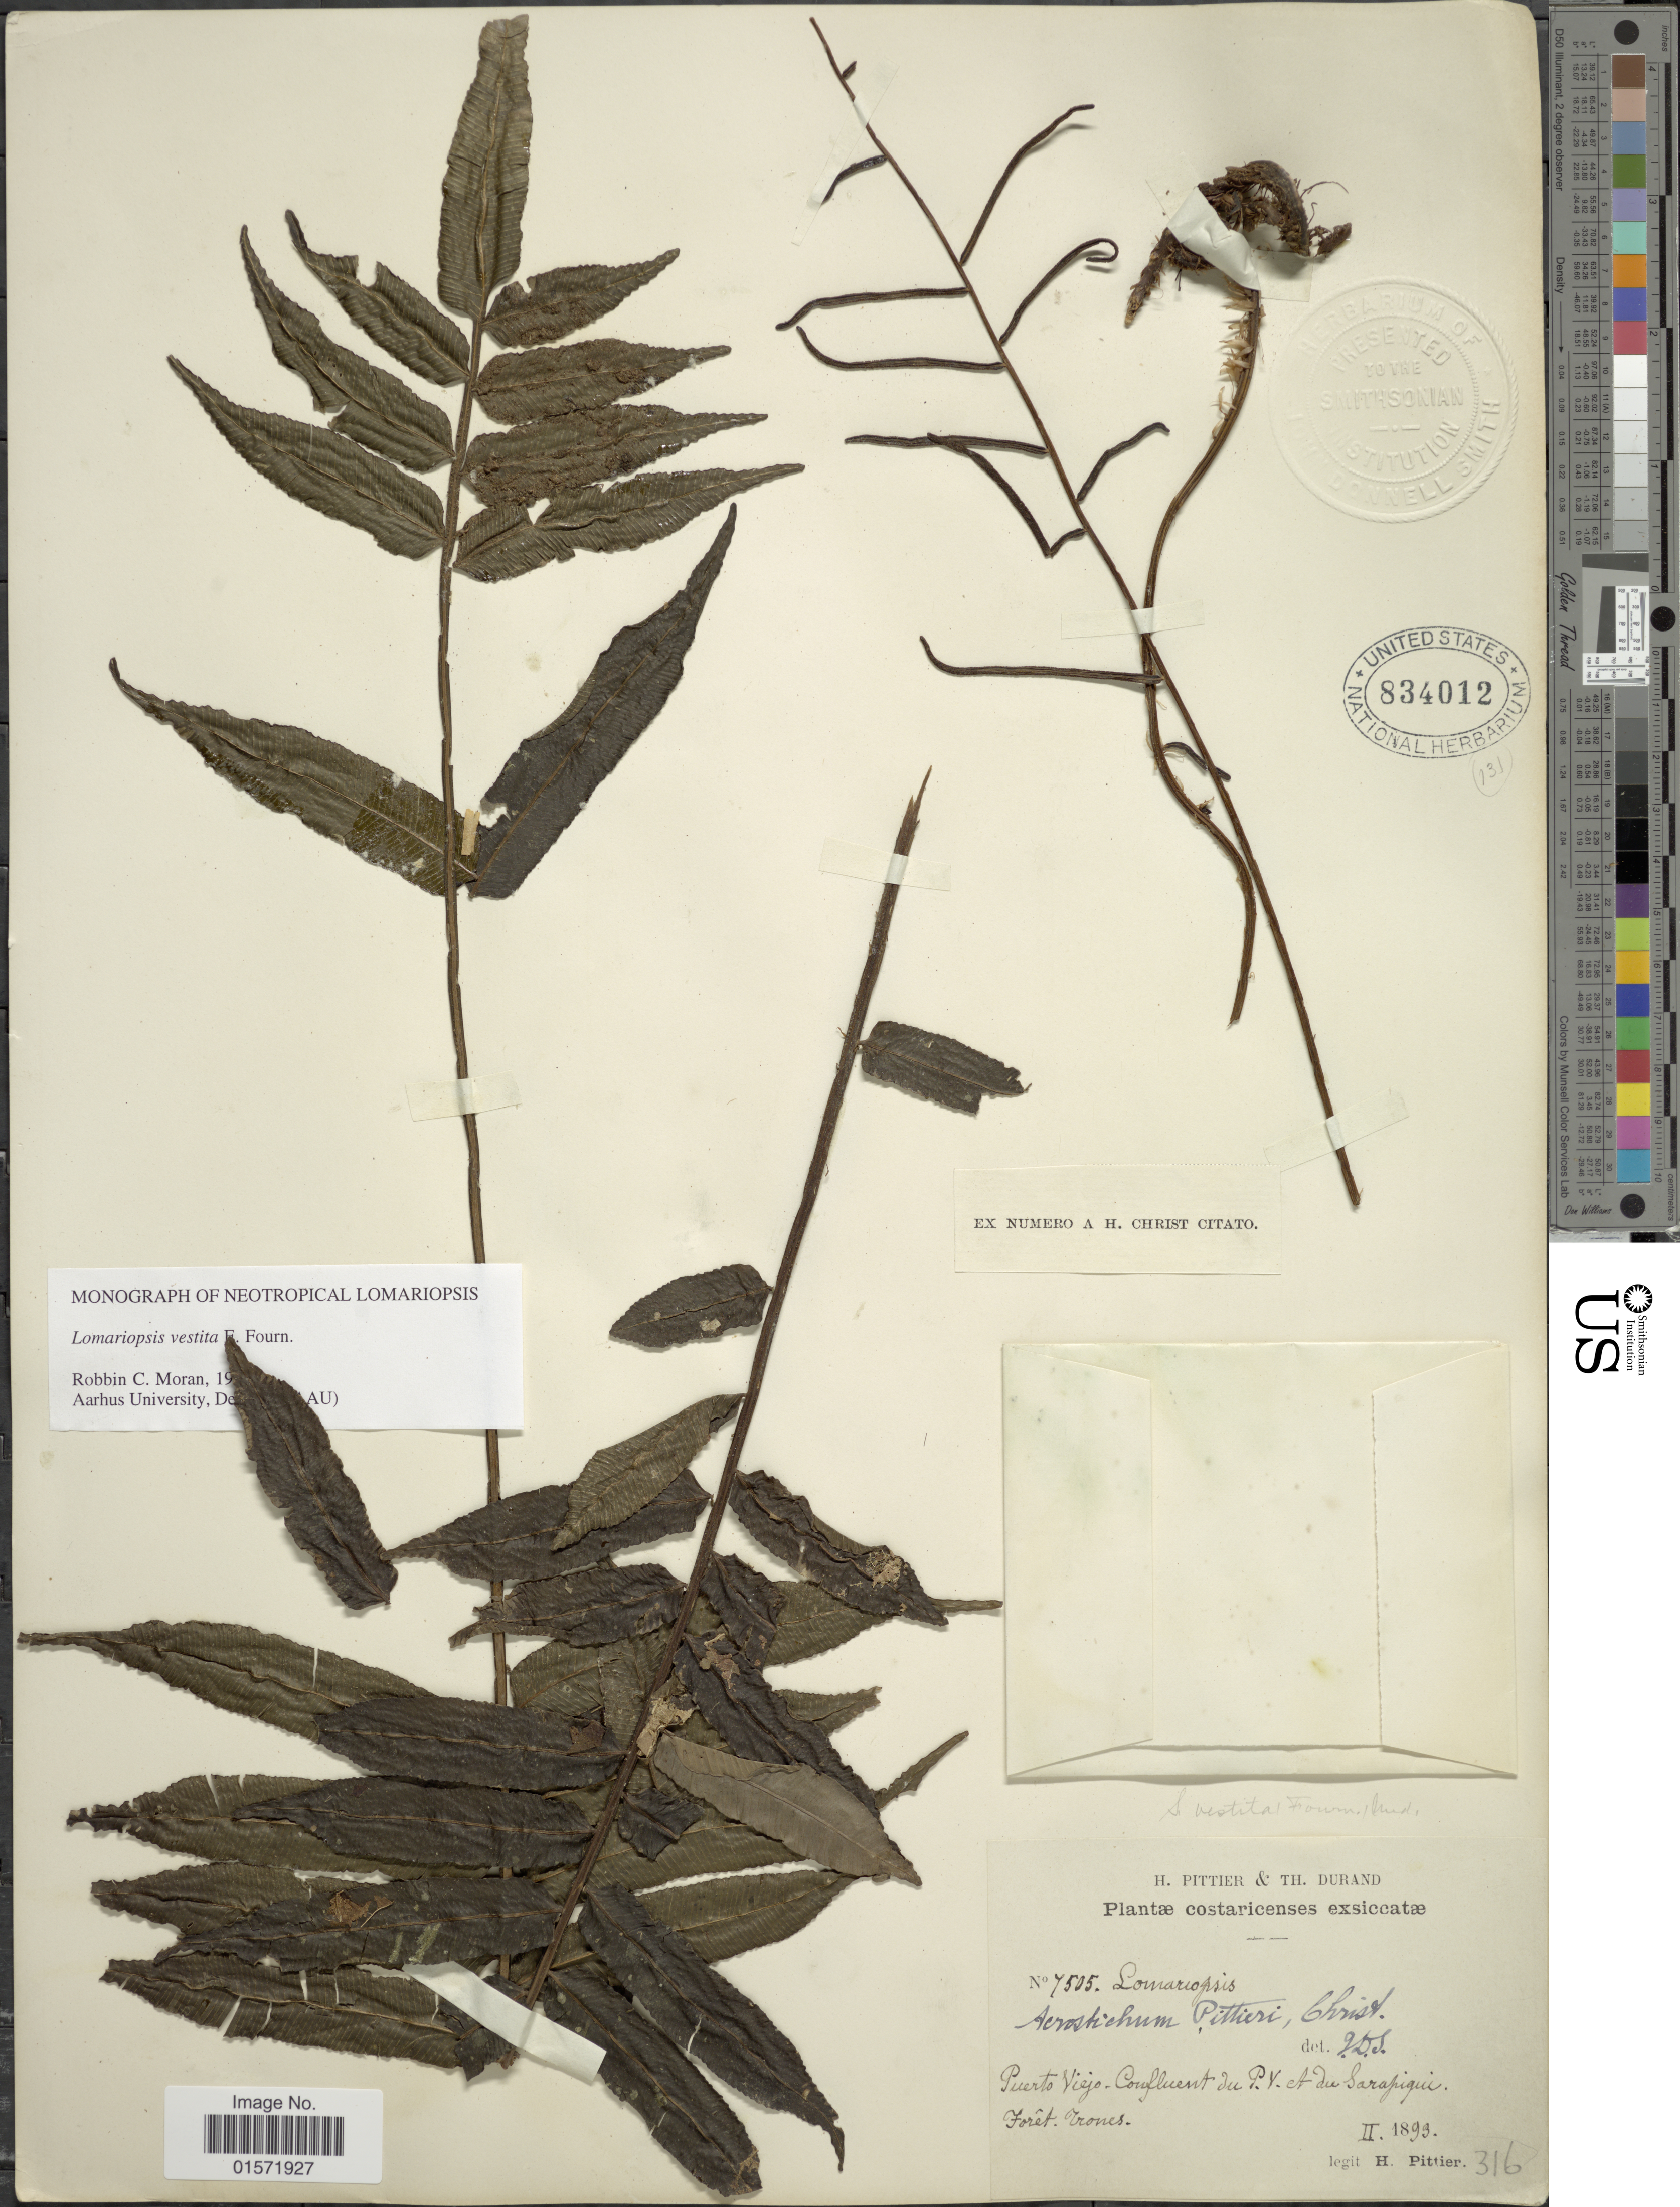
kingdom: Plantae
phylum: Tracheophyta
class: Polypodiopsida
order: Polypodiales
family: Lomariopsidaceae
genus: Lomariopsis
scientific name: Lomariopsis vestita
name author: E. Fourn.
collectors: H. F. Pittier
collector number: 316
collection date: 1893-02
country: Costa Rica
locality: Puerto Viejo, Confluent du P.V. et du Sarapiqui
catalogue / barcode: US 834012